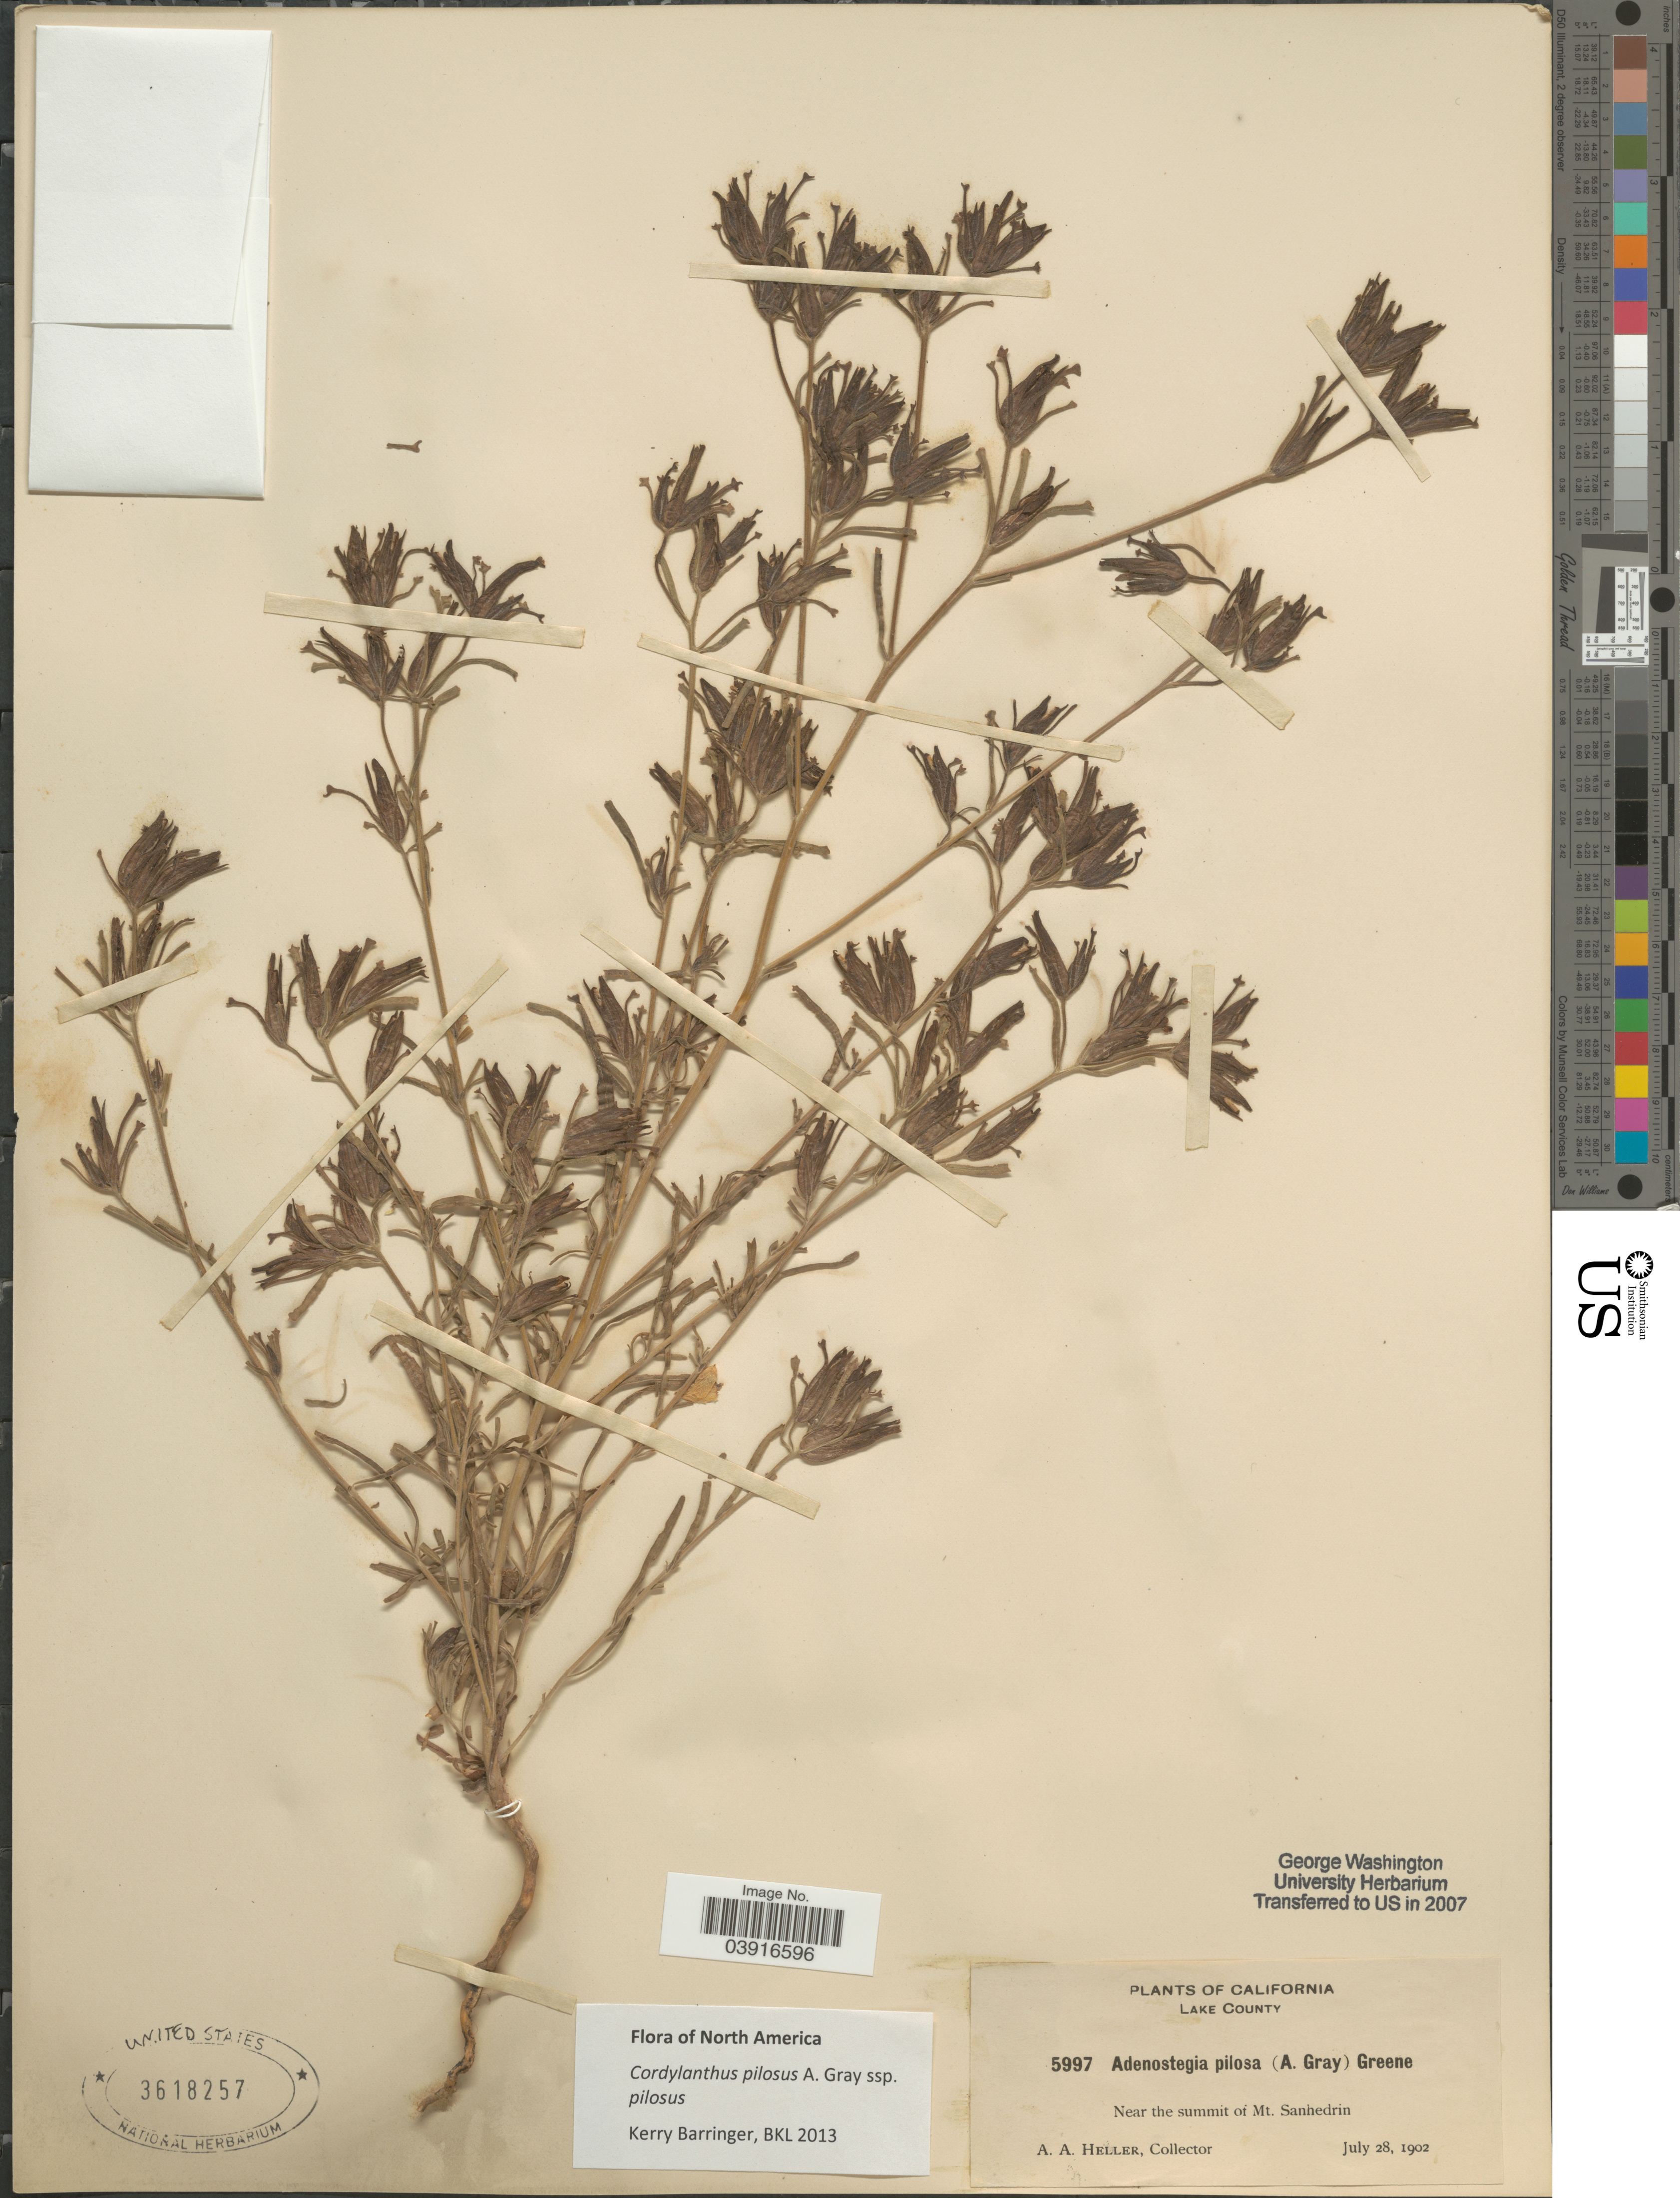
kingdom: Plantae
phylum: Tracheophyta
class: Magnoliopsida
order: Lamiales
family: Orobanchaceae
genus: Cordylanthus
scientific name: Cordylanthus pilosus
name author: A. Gray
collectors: A. A. Heller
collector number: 5997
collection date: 1902-07-28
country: United States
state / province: California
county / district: Lake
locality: Lake County. Near the summit of Mt. Sanhedrin.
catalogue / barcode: US 3618257